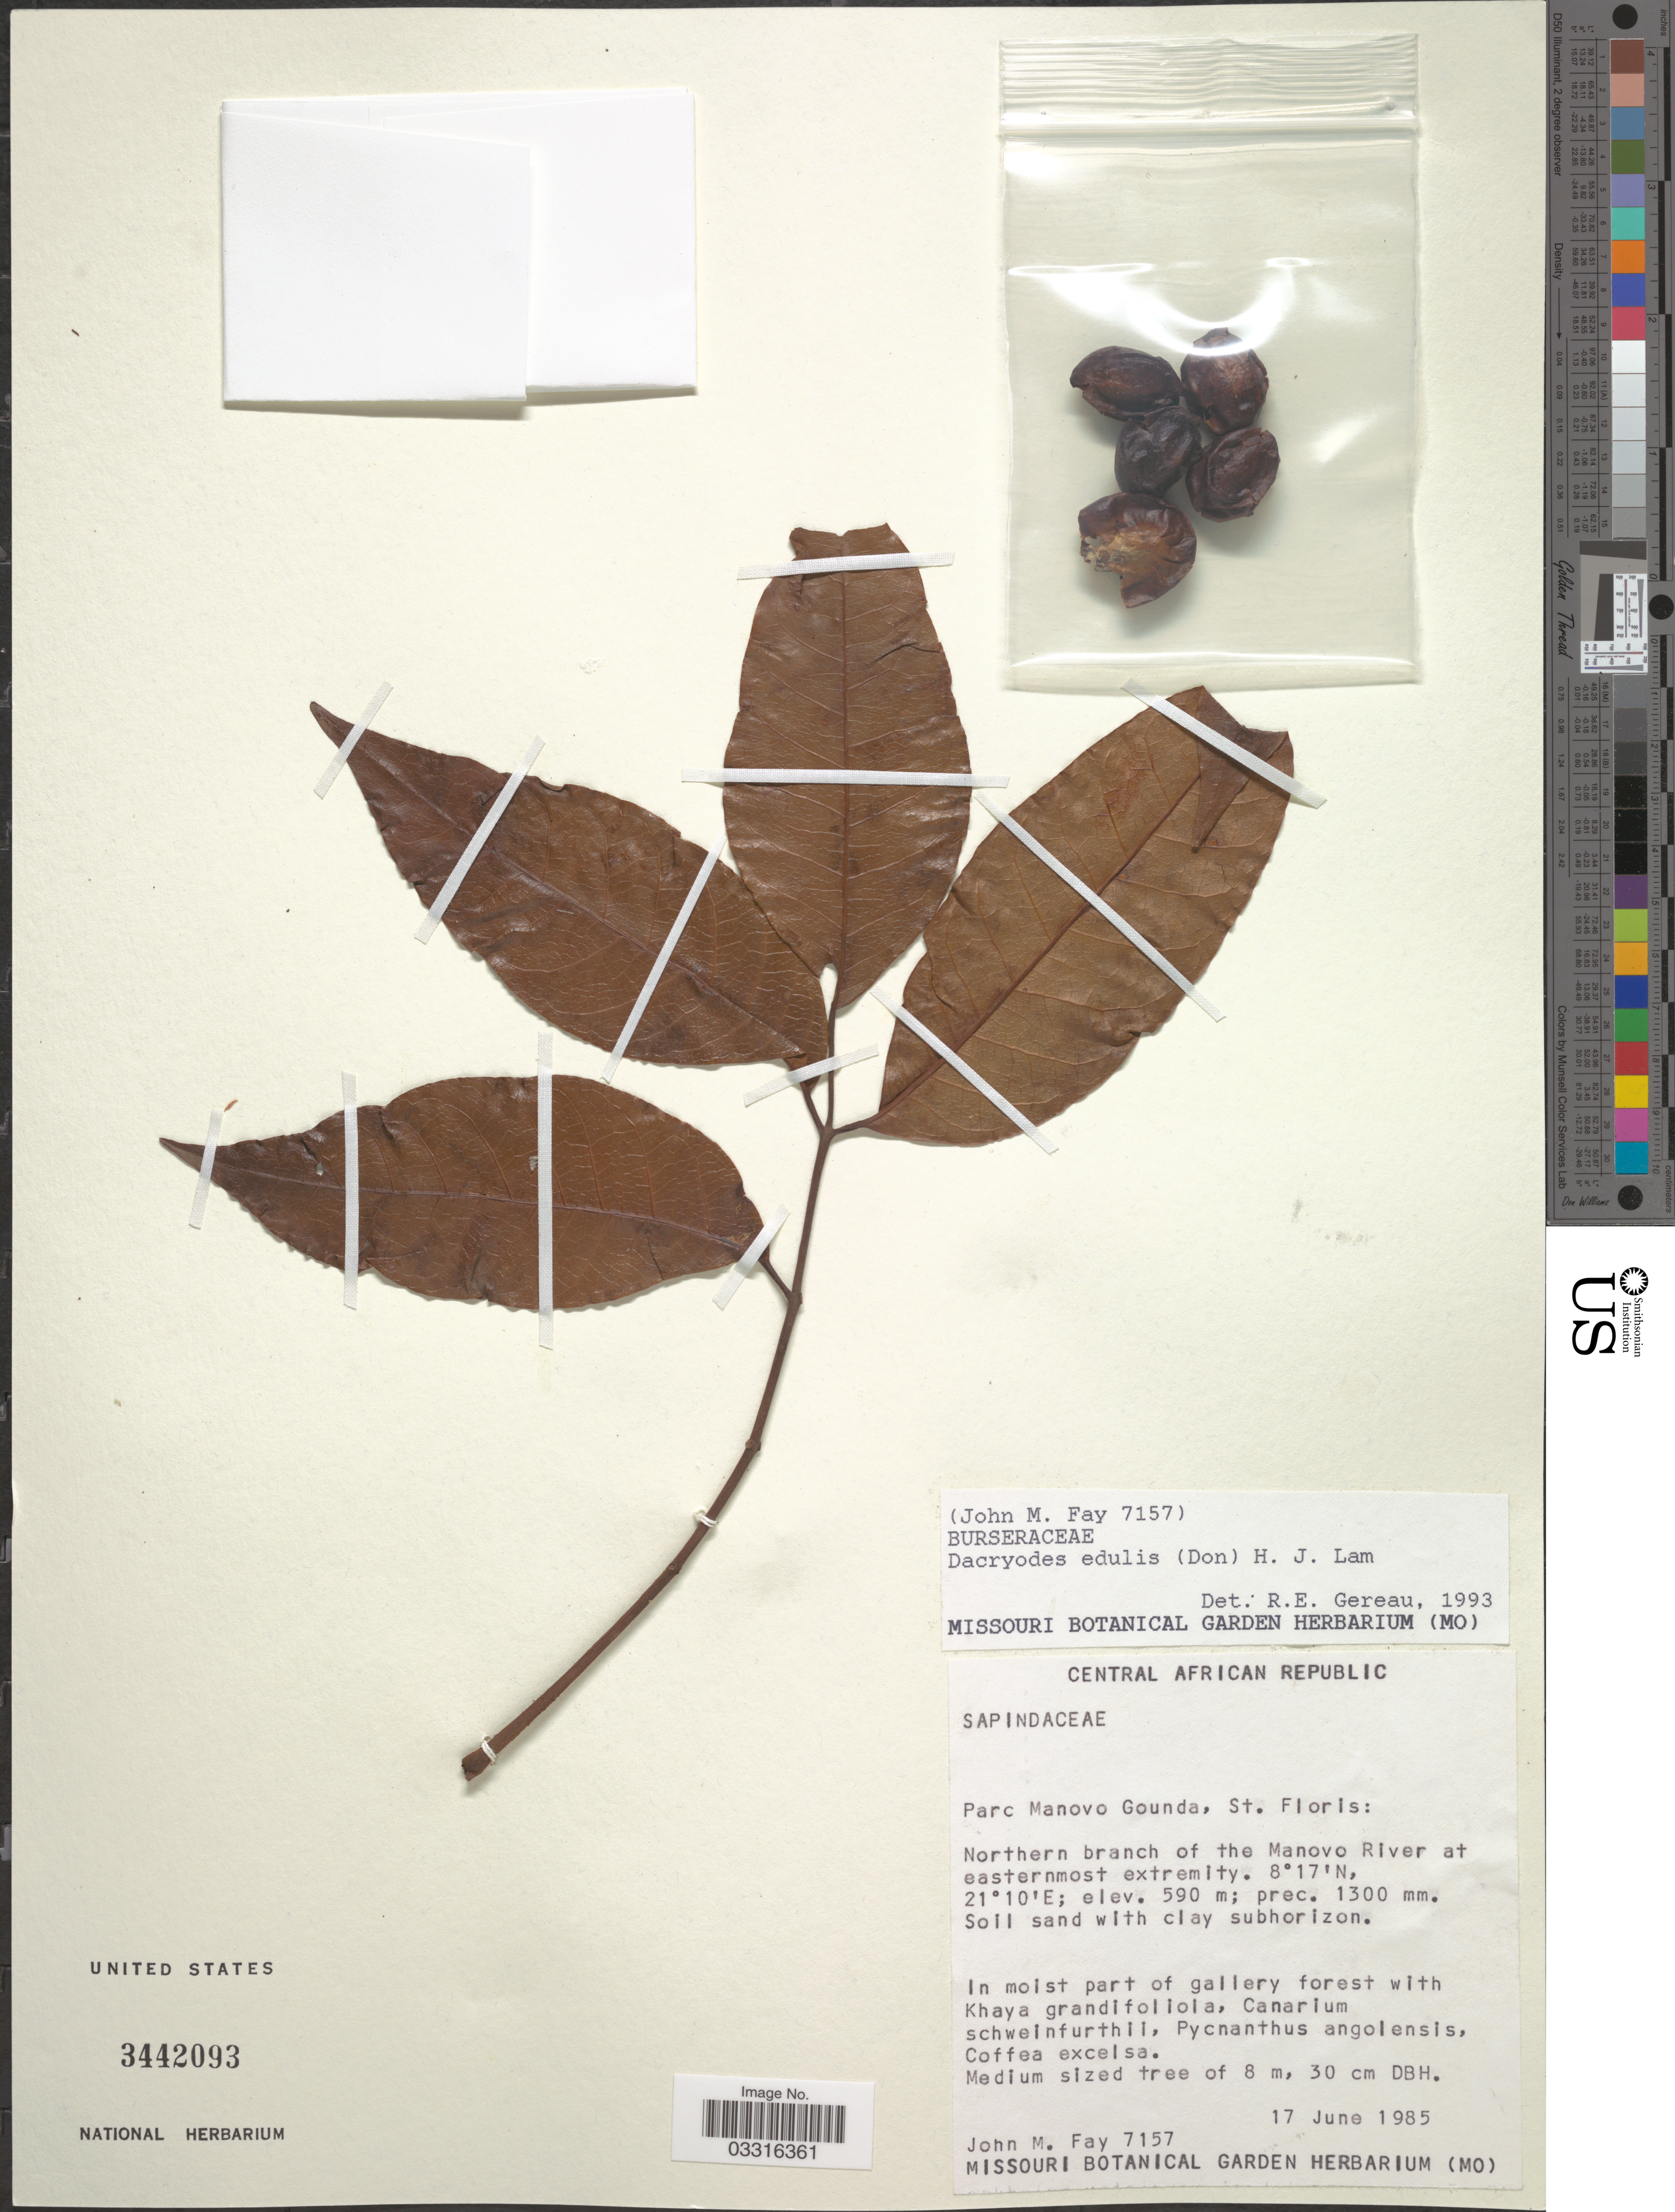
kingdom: Plantae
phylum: Tracheophyta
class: Magnoliopsida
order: Sapindales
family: Burseraceae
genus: Dacryodes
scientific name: Dacryodes edulis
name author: (G. Don) H.J. Lam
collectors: J. M. Fay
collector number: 7157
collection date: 1985-06-17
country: Central African Republic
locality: Parc Manovo Gounda, St. Floris: Northern branch of the Manovo River at eastermost extremity.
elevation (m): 590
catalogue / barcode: US 3442093